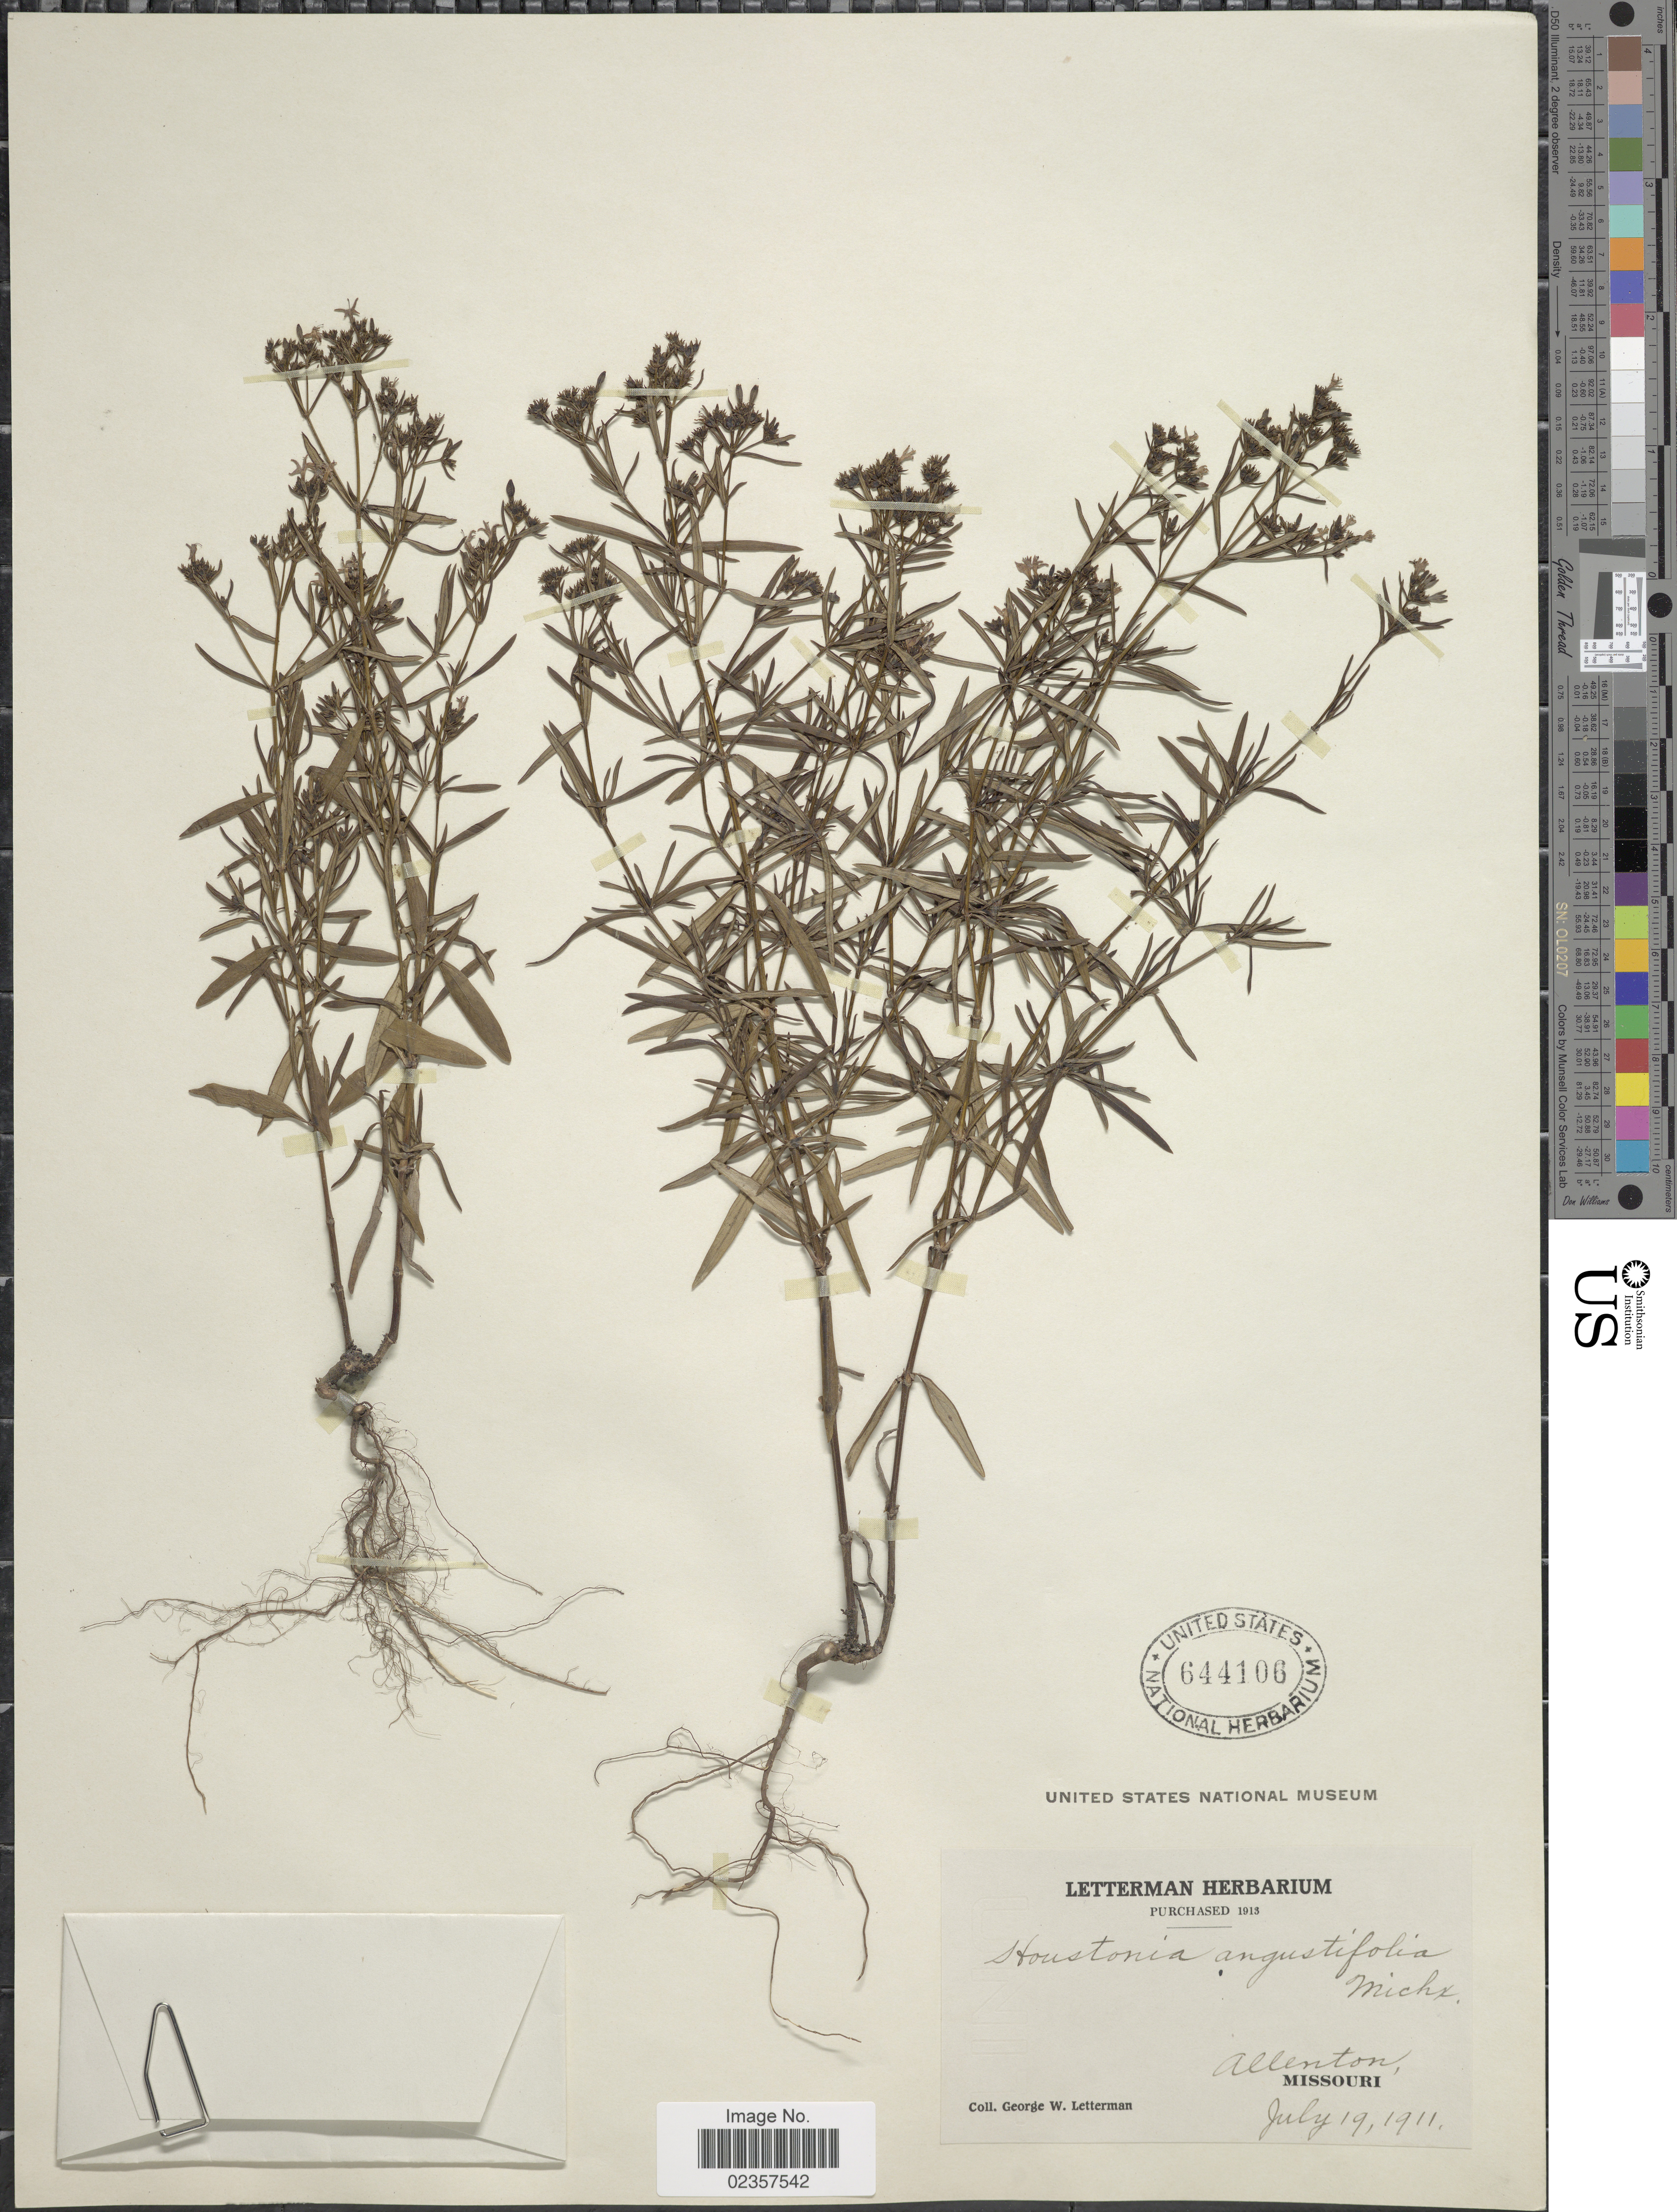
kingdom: Plantae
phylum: Tracheophyta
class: Magnoliopsida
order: Gentianales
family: Rubiaceae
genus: Houstonia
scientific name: Houstonia nigricans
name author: (Lam.) Fernald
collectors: G. W. Letterman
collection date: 1911-07-19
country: United States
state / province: Missouri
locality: Allenton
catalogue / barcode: US 644106